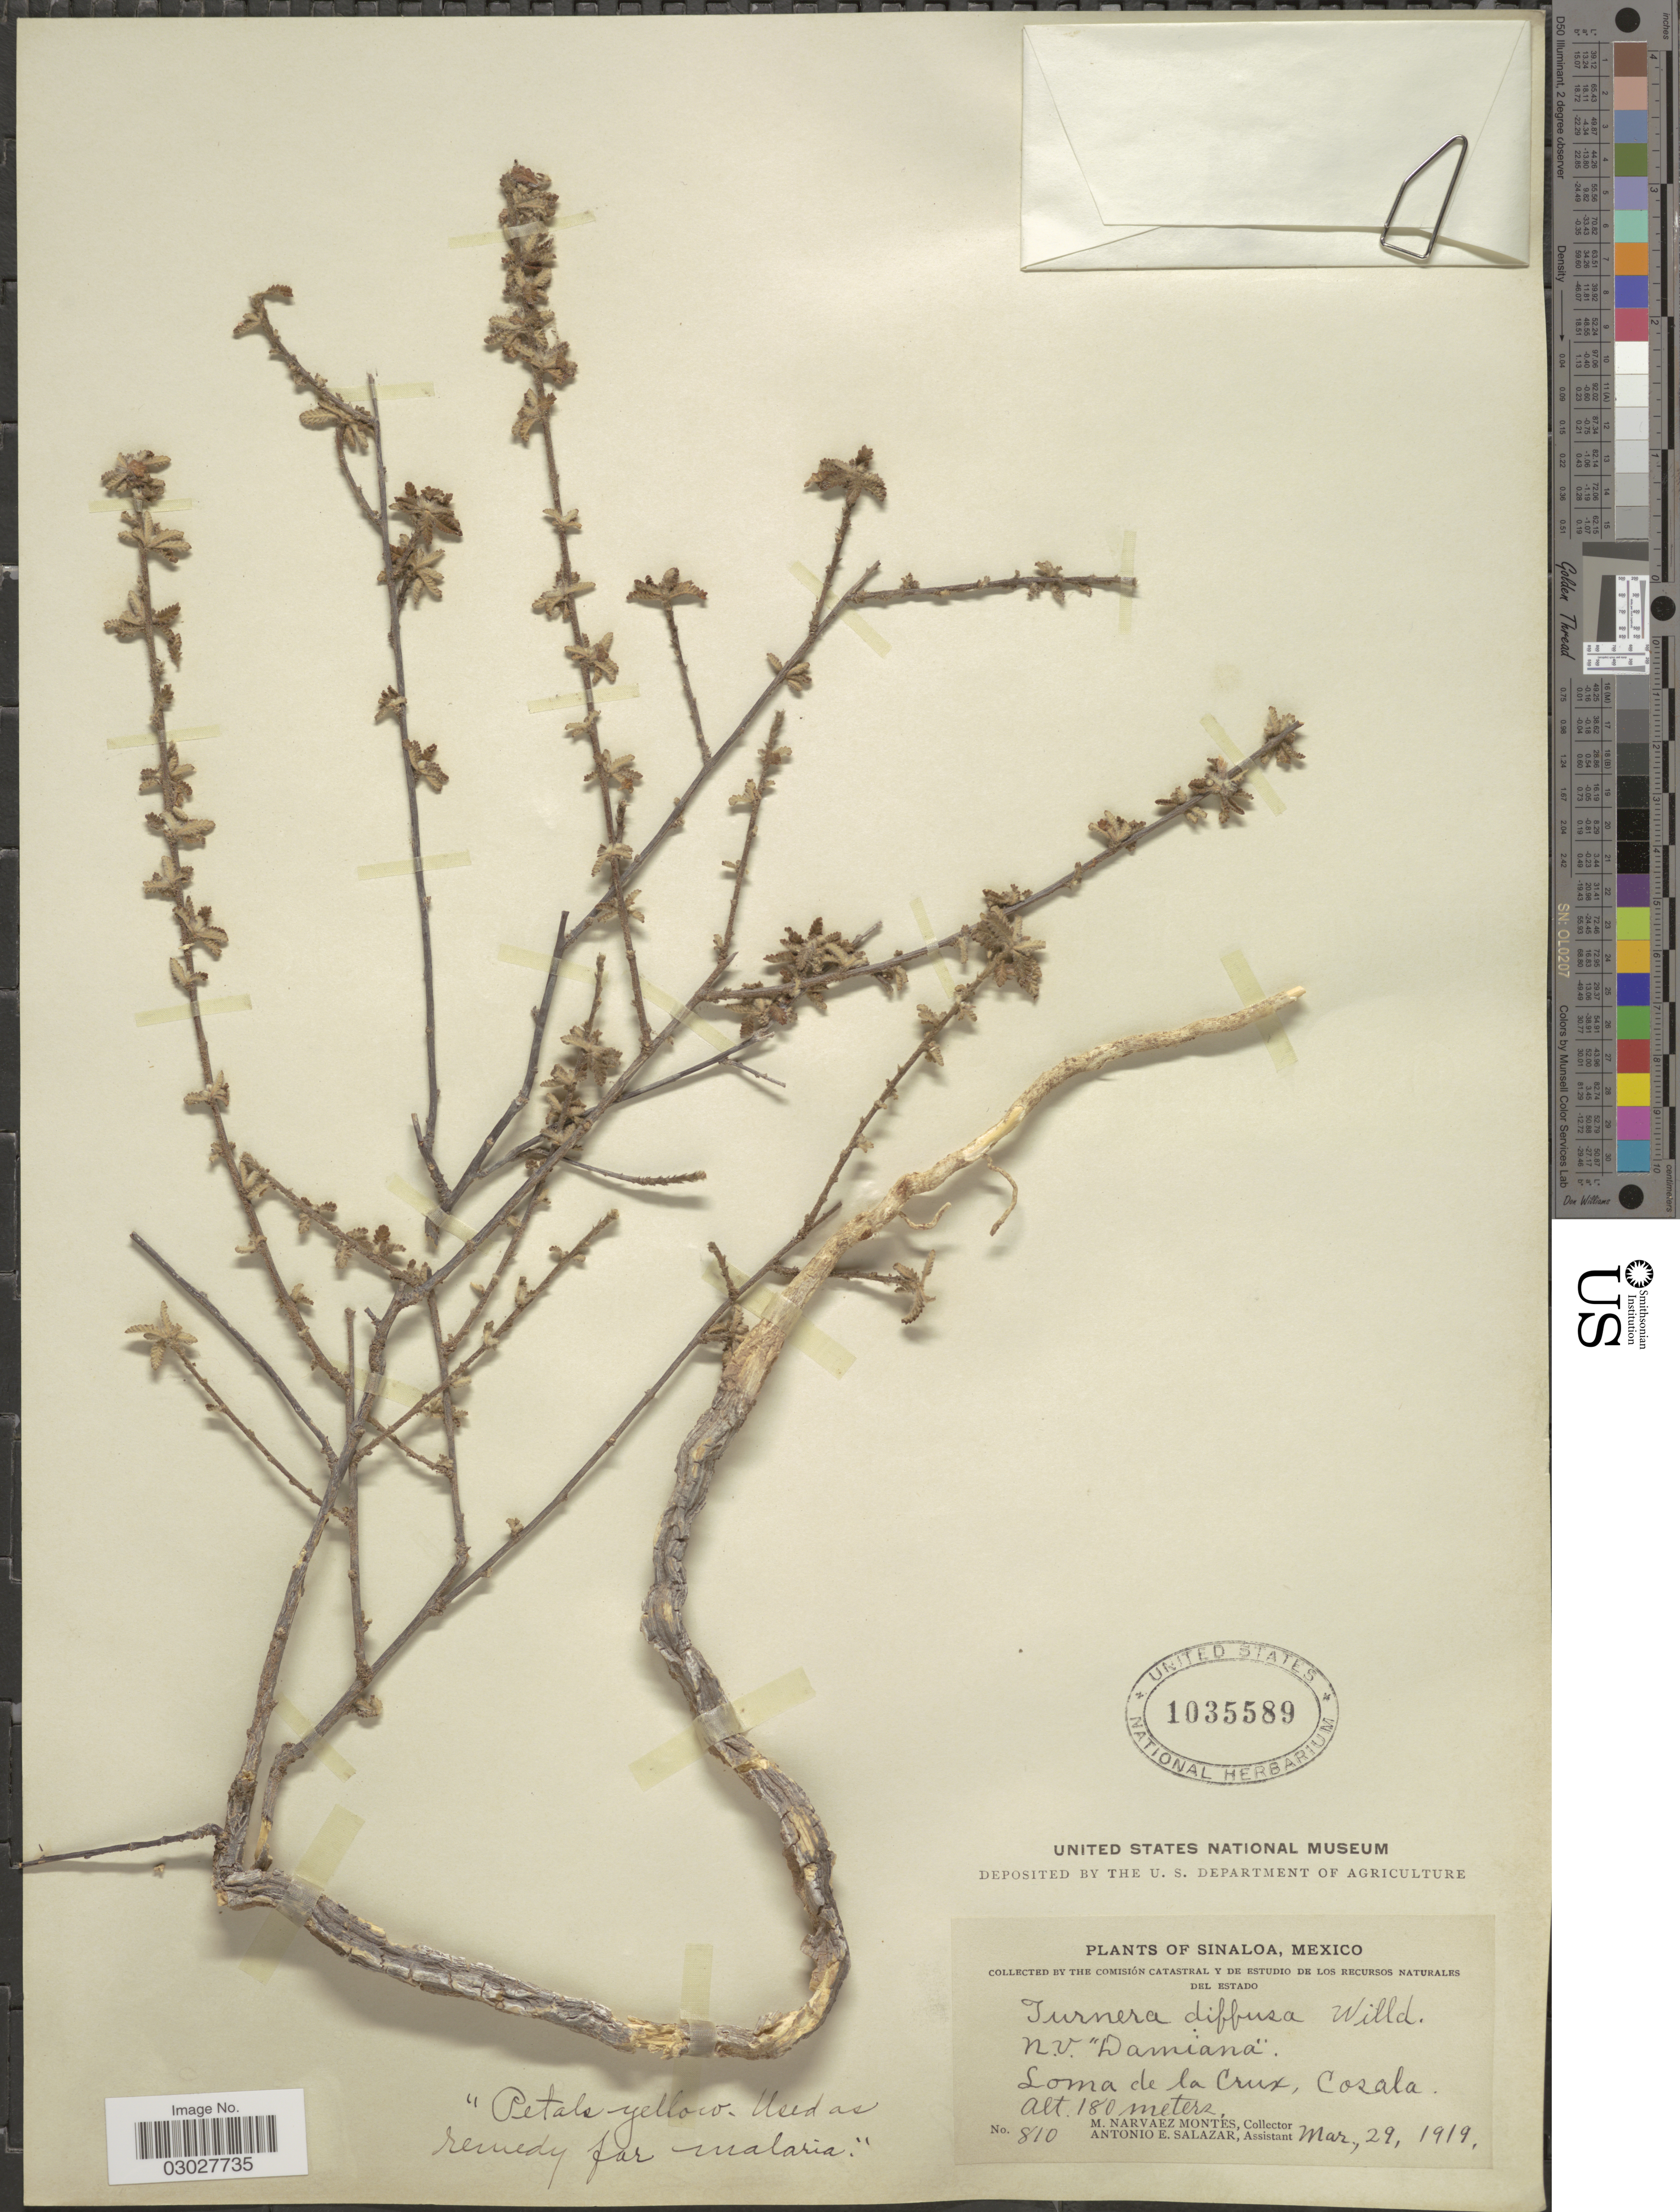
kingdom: Plantae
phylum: Tracheophyta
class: Magnoliopsida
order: Malpighiales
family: Turneraceae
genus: Turnera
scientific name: Turnera diffusa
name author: Willd. ex Schult.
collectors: M. Narvaez-Montes & A. E. Salazar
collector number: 810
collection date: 1919-03-29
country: Mexico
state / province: Sinaloa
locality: Loma de la Cruz, Cosala.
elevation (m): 180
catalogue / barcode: US 1035589